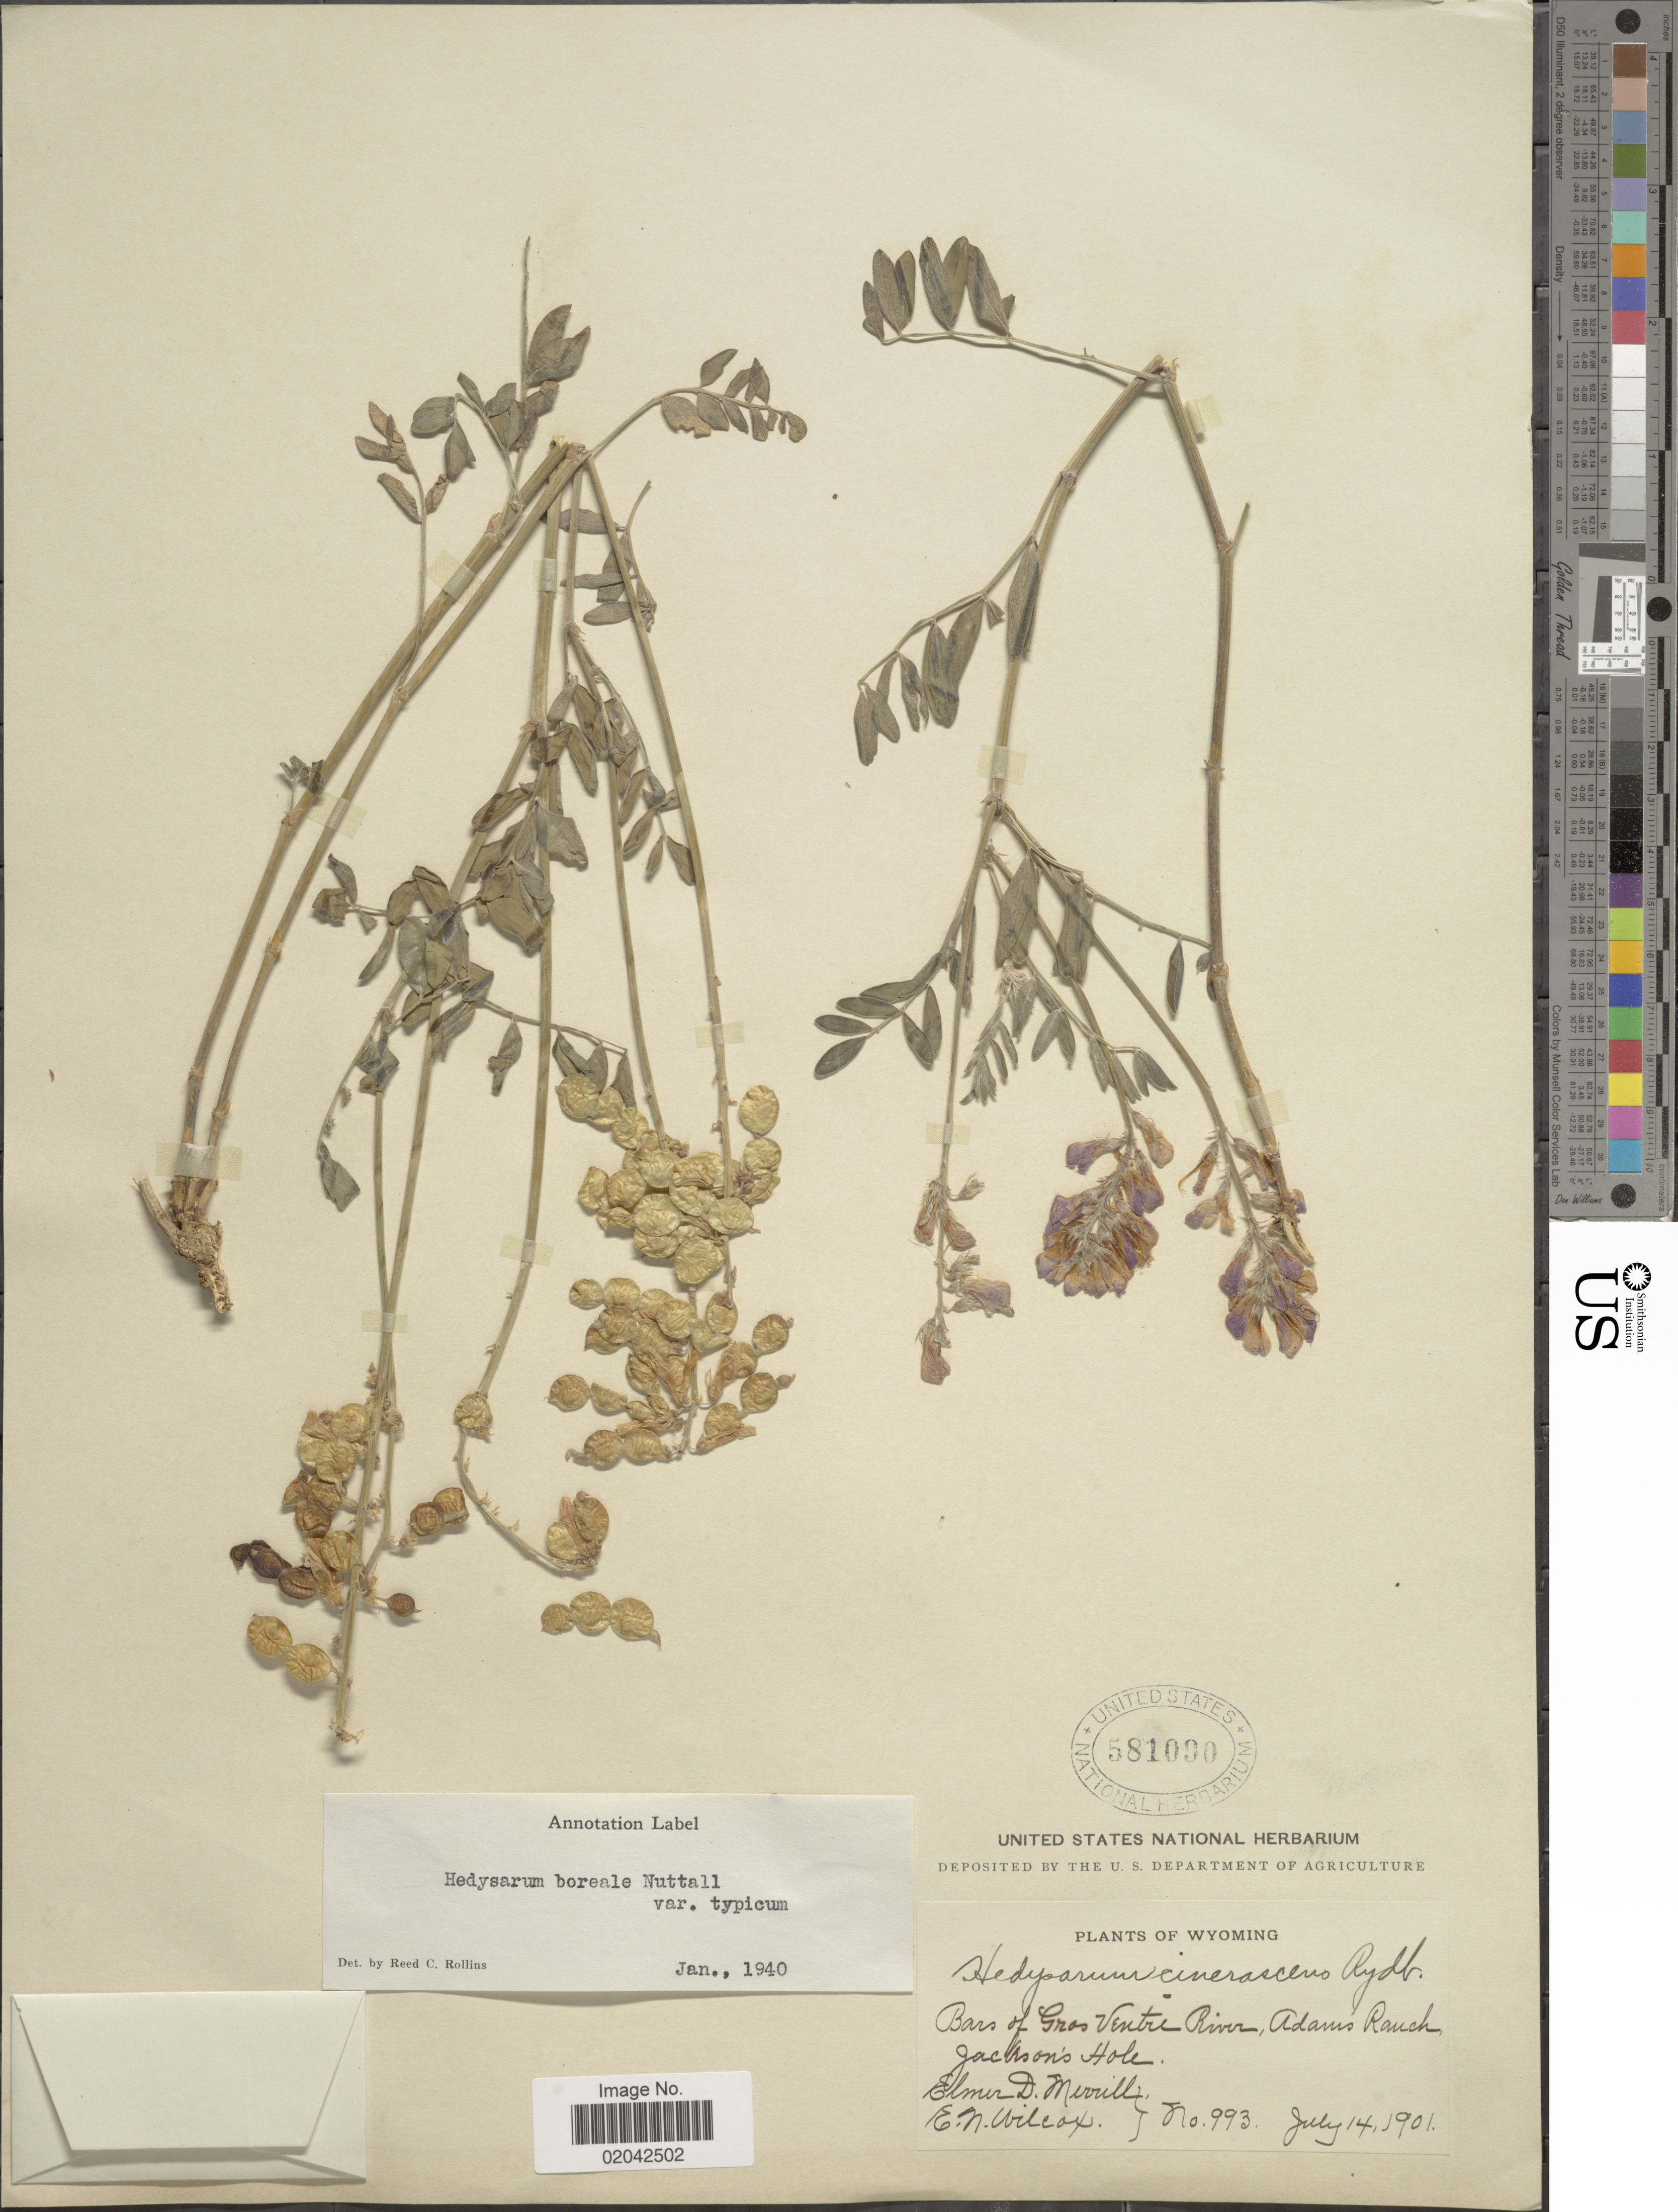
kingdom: Plantae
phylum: Tracheophyta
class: Magnoliopsida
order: Fabales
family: Fabaceae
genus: Hedysarum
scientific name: Hedysarum boreale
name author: Nutt.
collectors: E. D. Merrill & E. Wilcox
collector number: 993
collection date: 1901-07-14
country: United States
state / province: Wyoming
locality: Bars of Gros Ventre River, Adams Ranch, Jackson's Hole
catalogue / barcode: US 581090